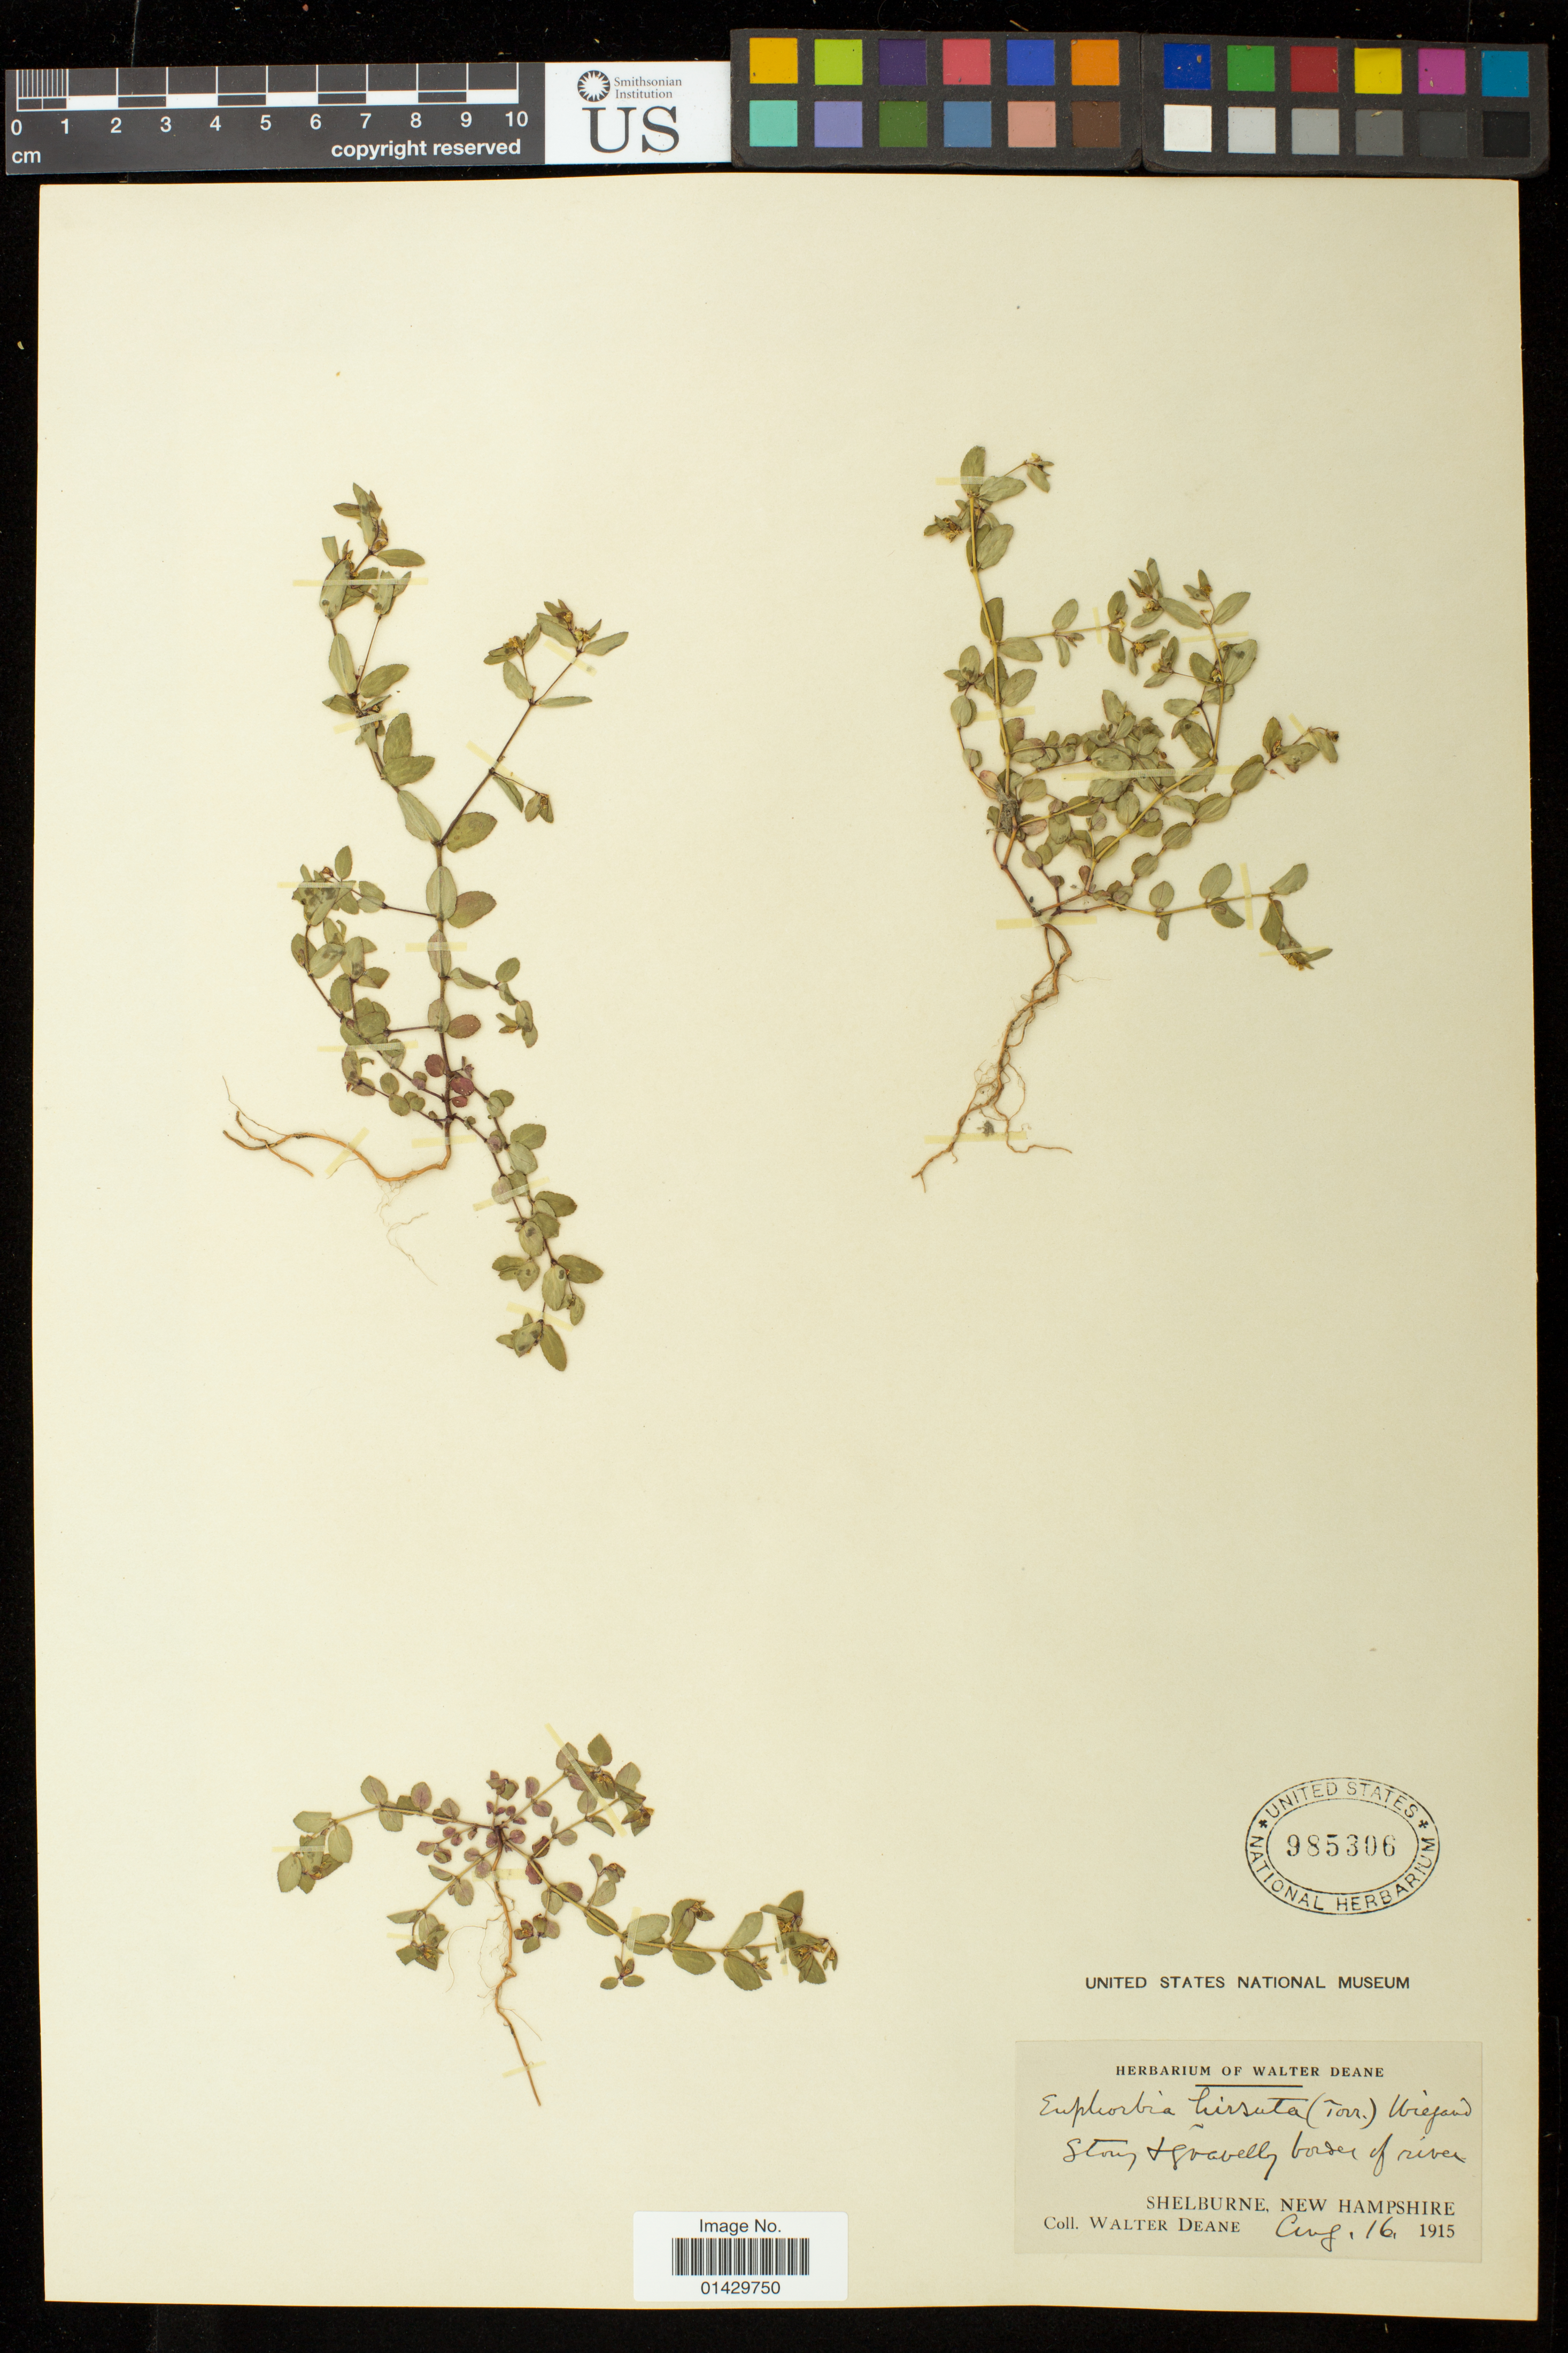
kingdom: Plantae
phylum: Tracheophyta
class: Magnoliopsida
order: Malpighiales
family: Euphorbiaceae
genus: Euphorbia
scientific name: Euphorbia vermiculata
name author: Raf.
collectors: W. Deane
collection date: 1915-08-16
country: United States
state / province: New Hampshire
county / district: Shelburne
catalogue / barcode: US 985306